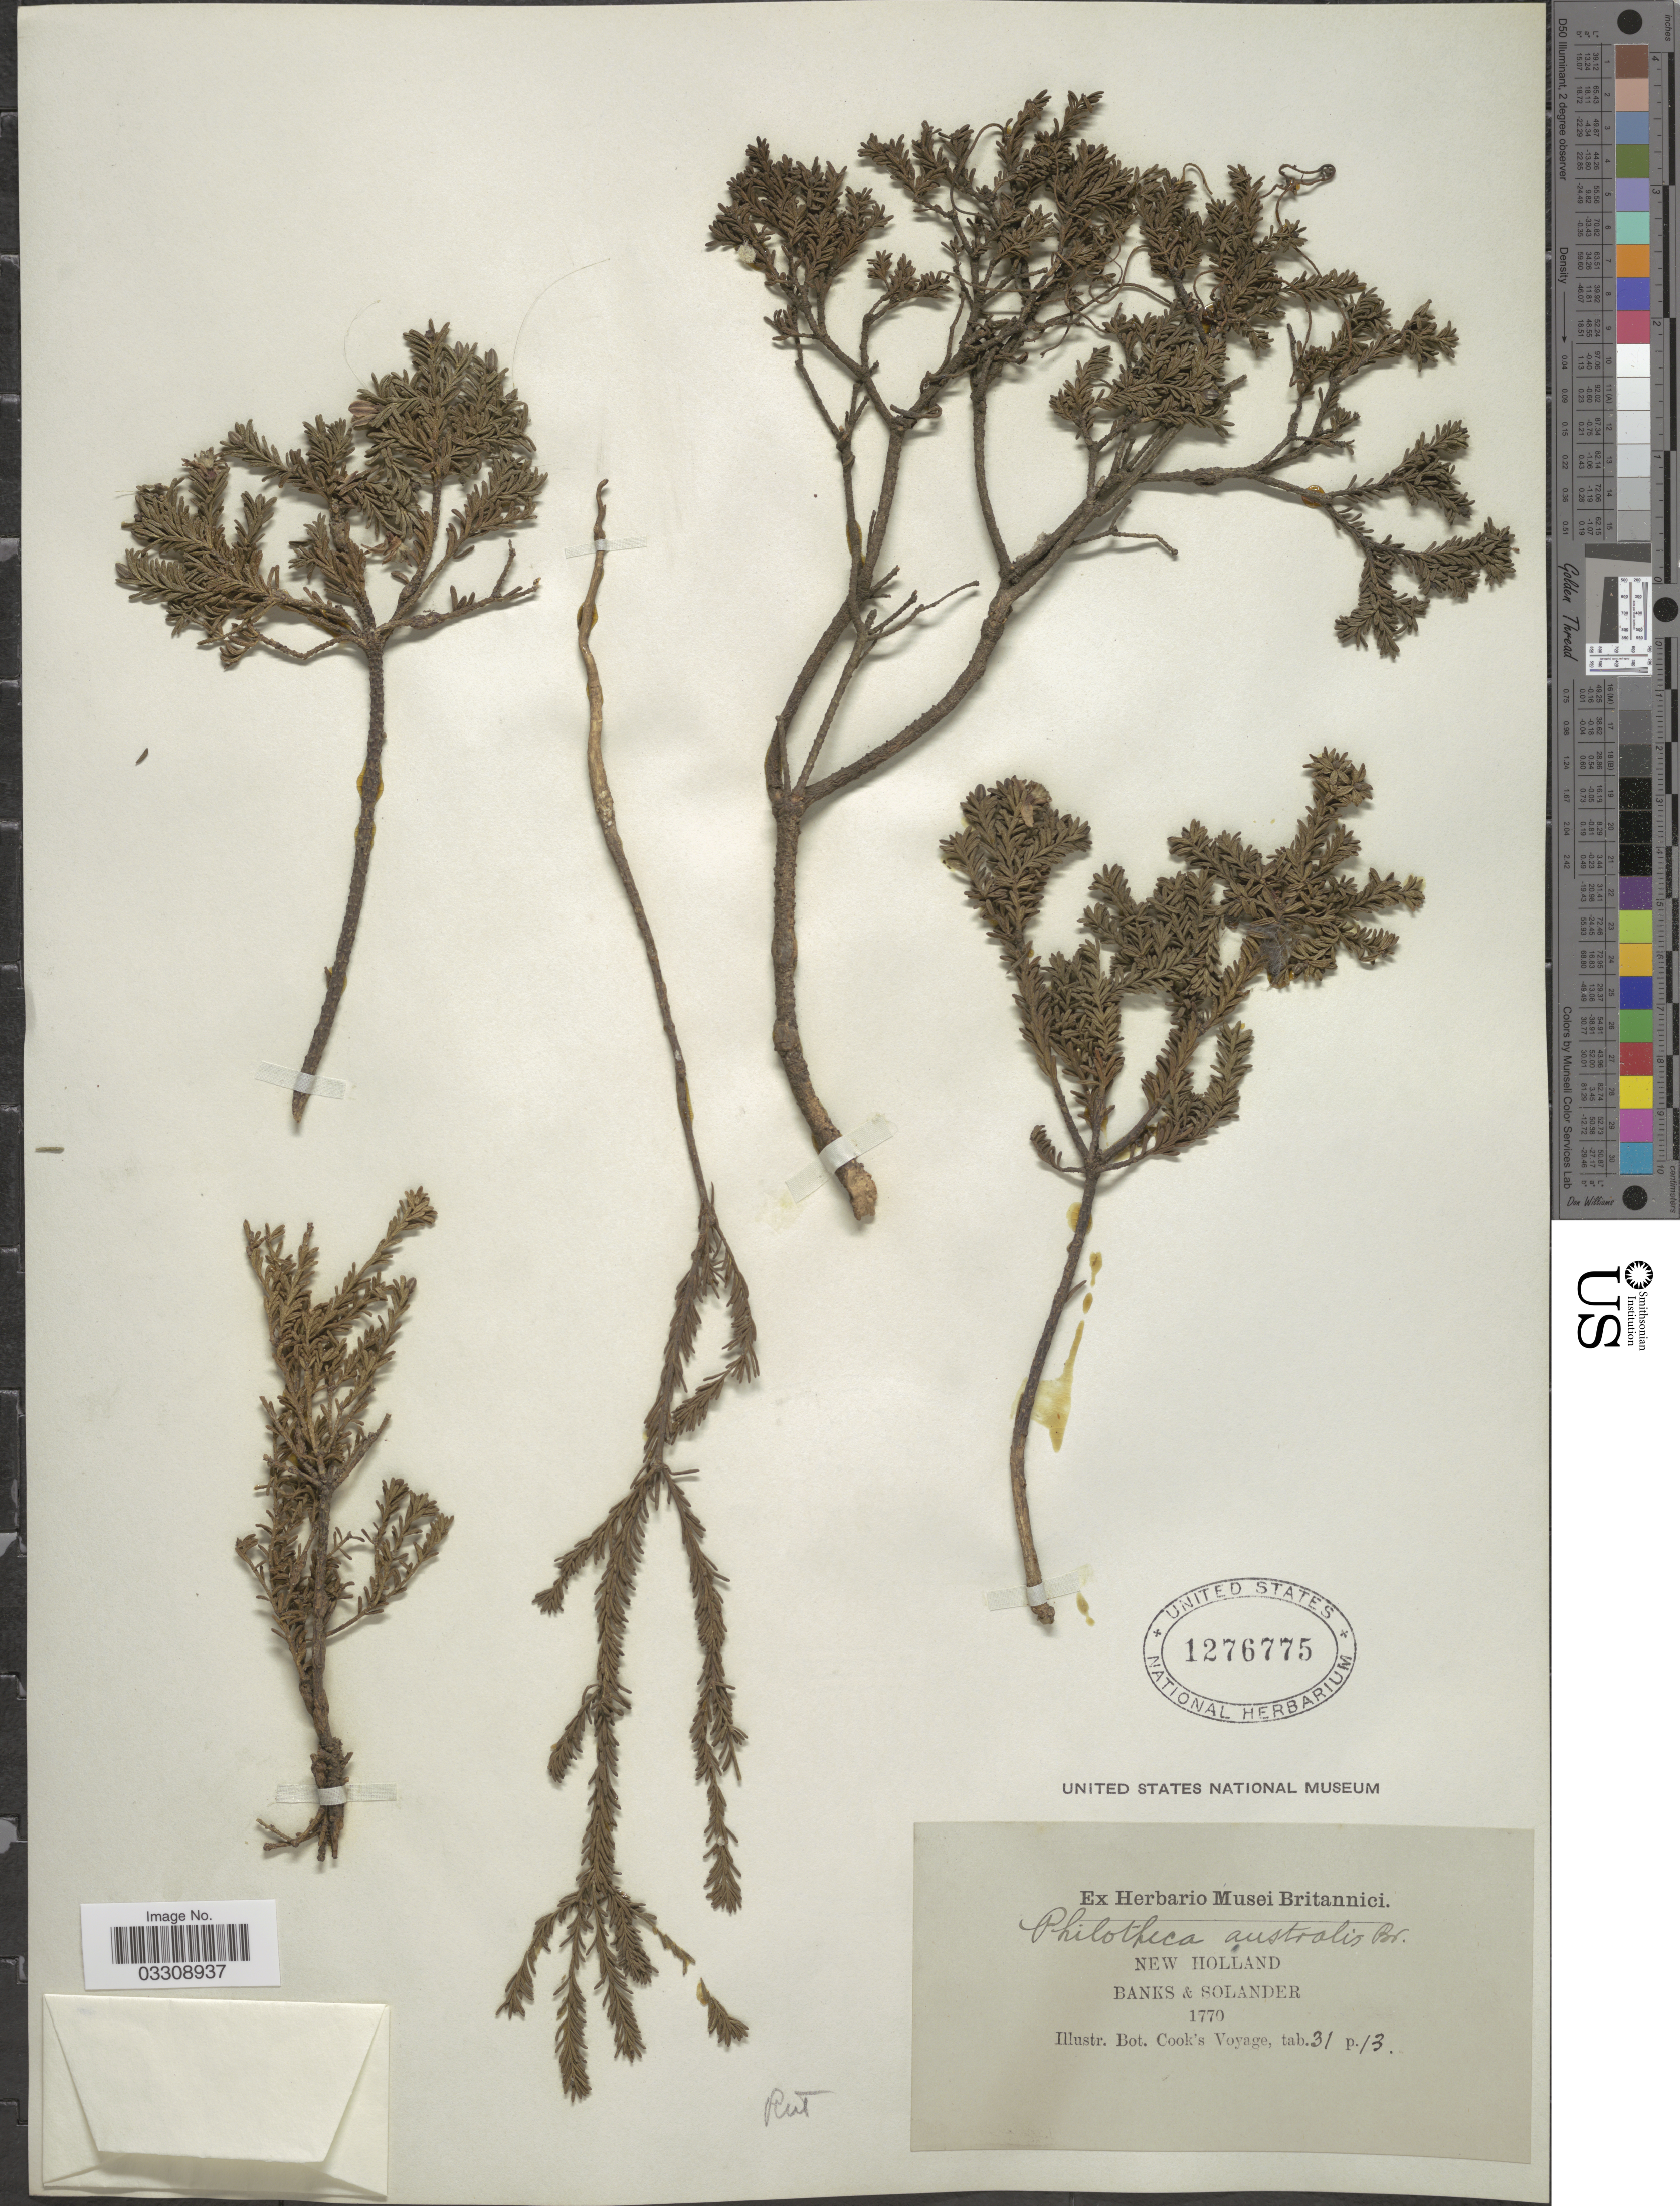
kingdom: Plantae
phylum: Tracheophyta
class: Magnoliopsida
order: Sapindales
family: Rutaceae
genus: Philotheca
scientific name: Philotheca australis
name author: Rudge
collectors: -- Banks & -- Solander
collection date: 1770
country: Australia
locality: New Holland.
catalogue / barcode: US 1276775